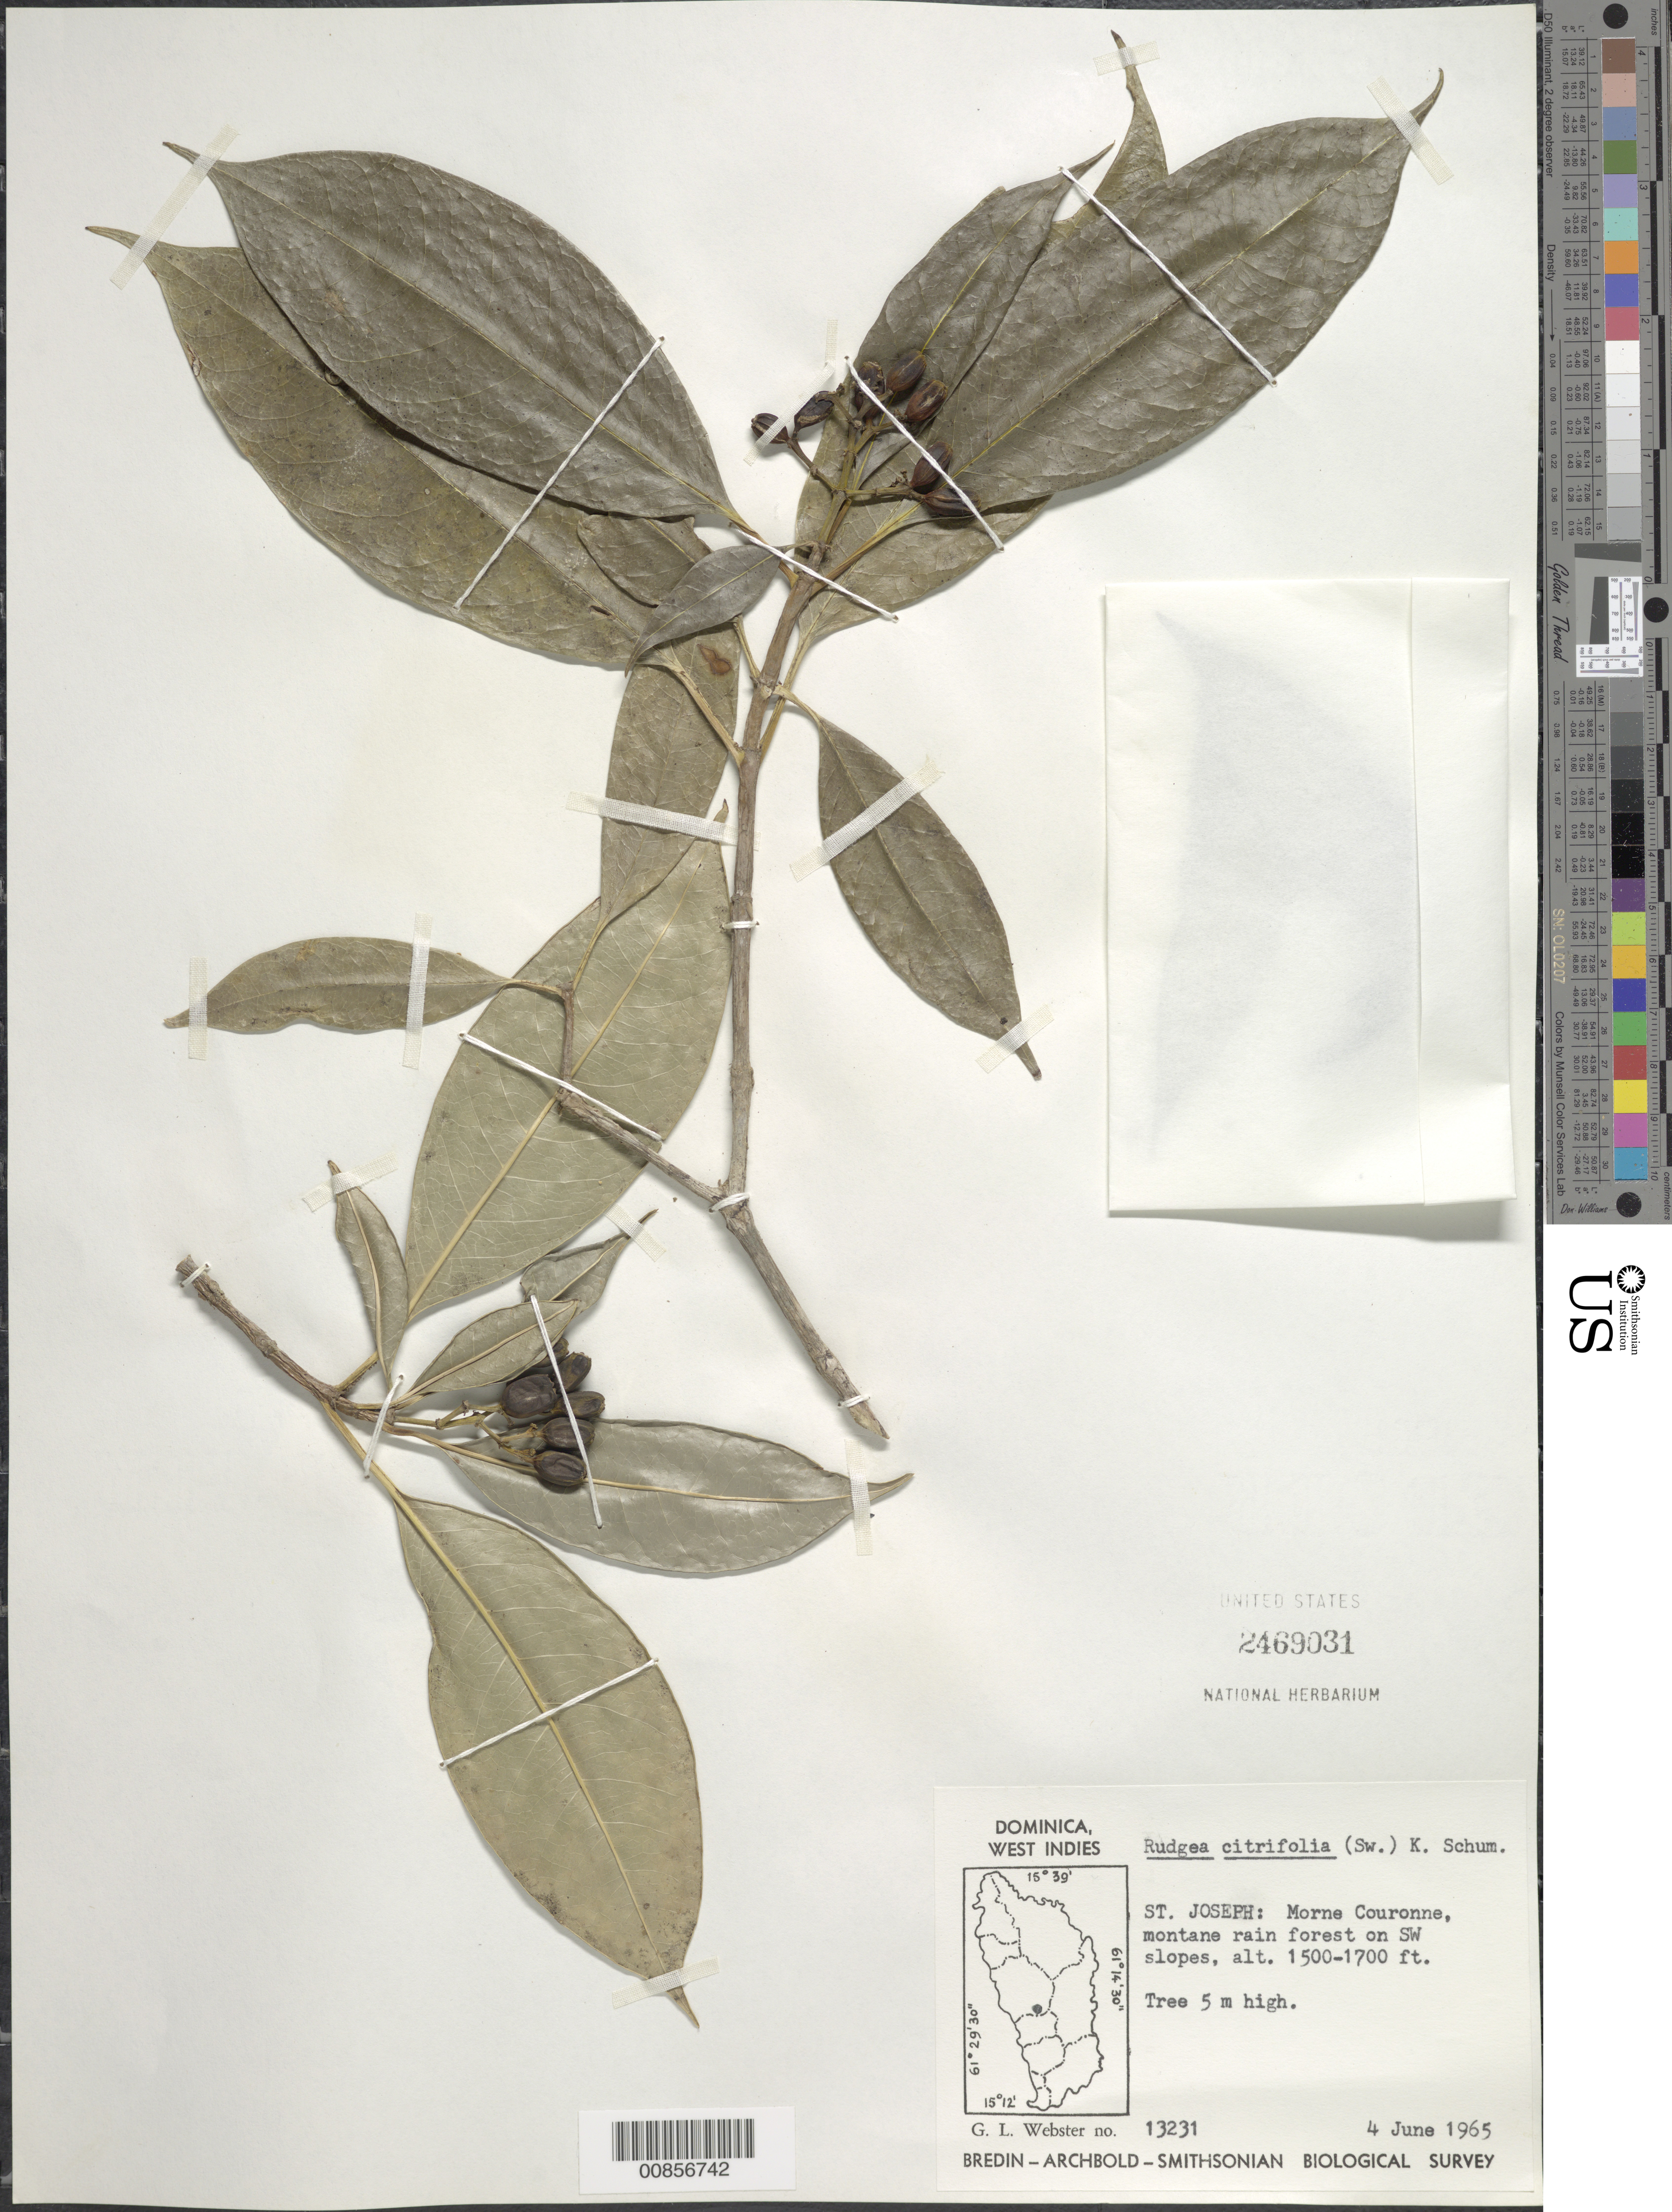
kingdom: Plantae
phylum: Tracheophyta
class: Magnoliopsida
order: Gentianales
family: Rubiaceae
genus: Rudgea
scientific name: Rudgea citrifolia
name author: (Sw.) K. Schum.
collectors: G. L. Webster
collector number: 13231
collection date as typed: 04 Jun 1965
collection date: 1965-06-04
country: Dominica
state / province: St. Joseph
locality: Morne Couronne, on SW slopes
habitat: Montane rainforest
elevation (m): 457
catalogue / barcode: US 2469031